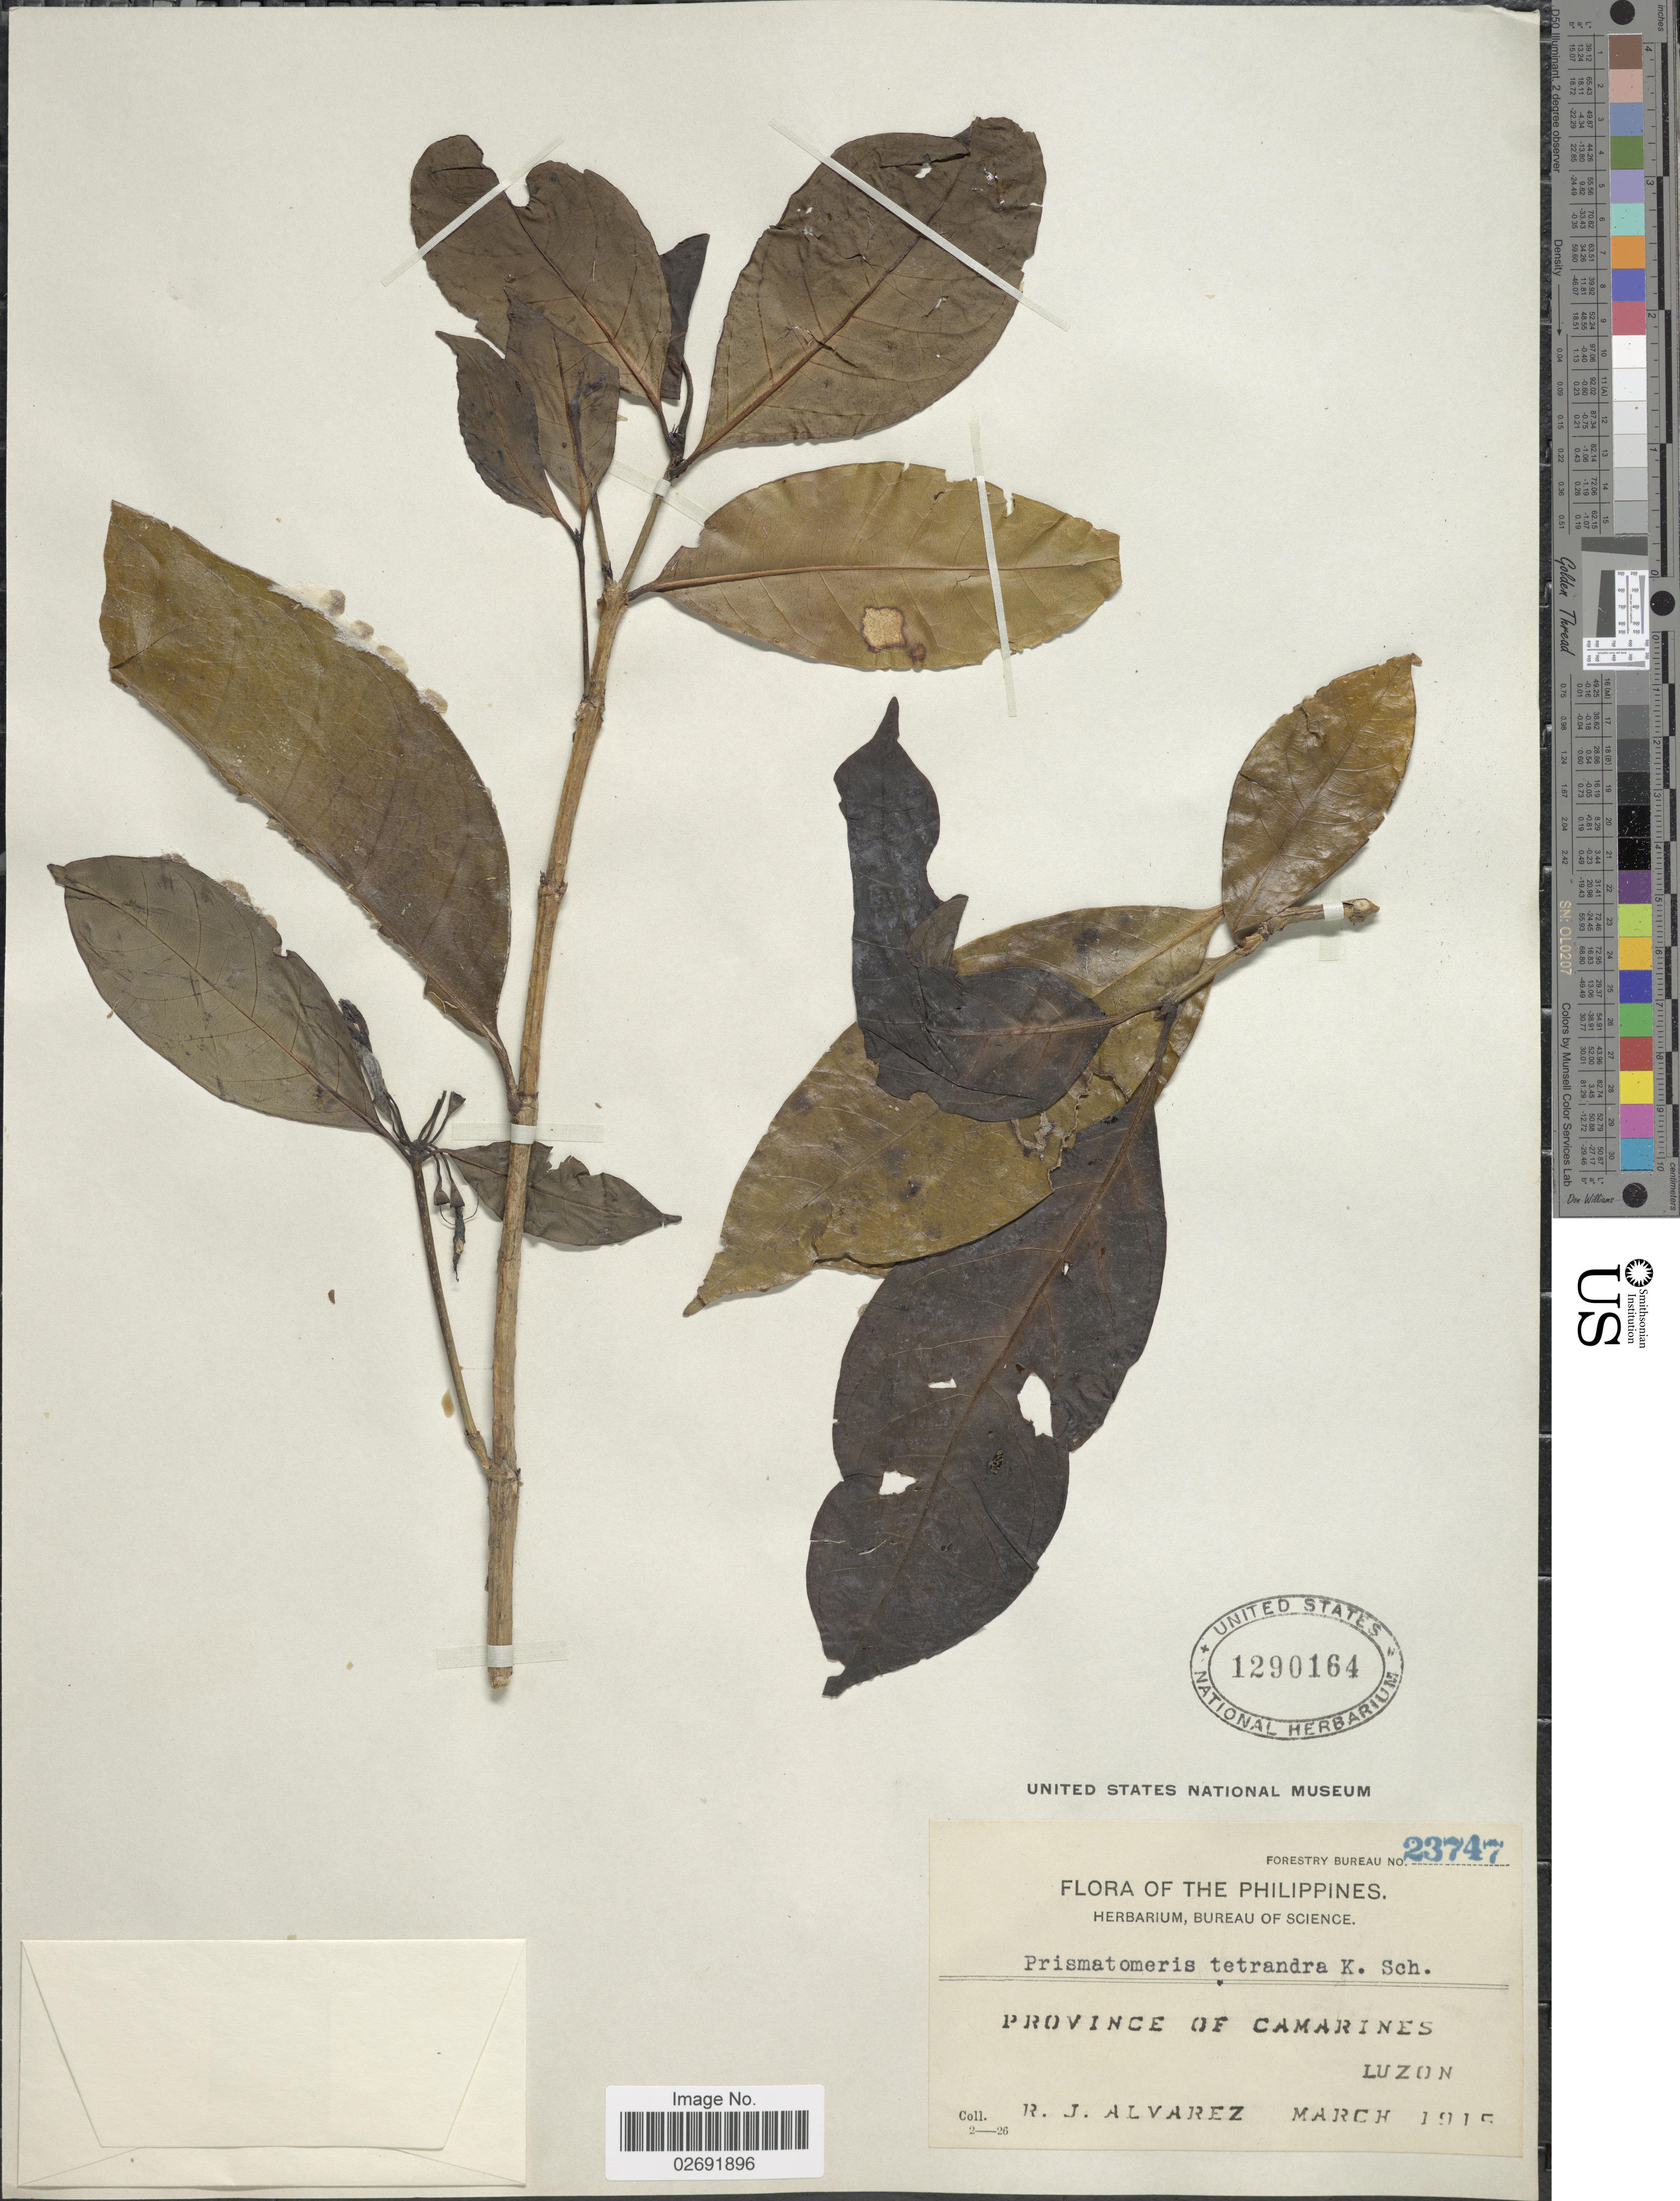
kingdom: Plantae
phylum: Tracheophyta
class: Magnoliopsida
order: Gentianales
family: Rubiaceae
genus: Prismatomeris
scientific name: Prismatomeris sp.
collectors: R. Alvarez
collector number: Forestry Bureau 23747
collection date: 1915-03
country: Philippines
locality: Province of Camarines, Luzon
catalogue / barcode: US 1290165